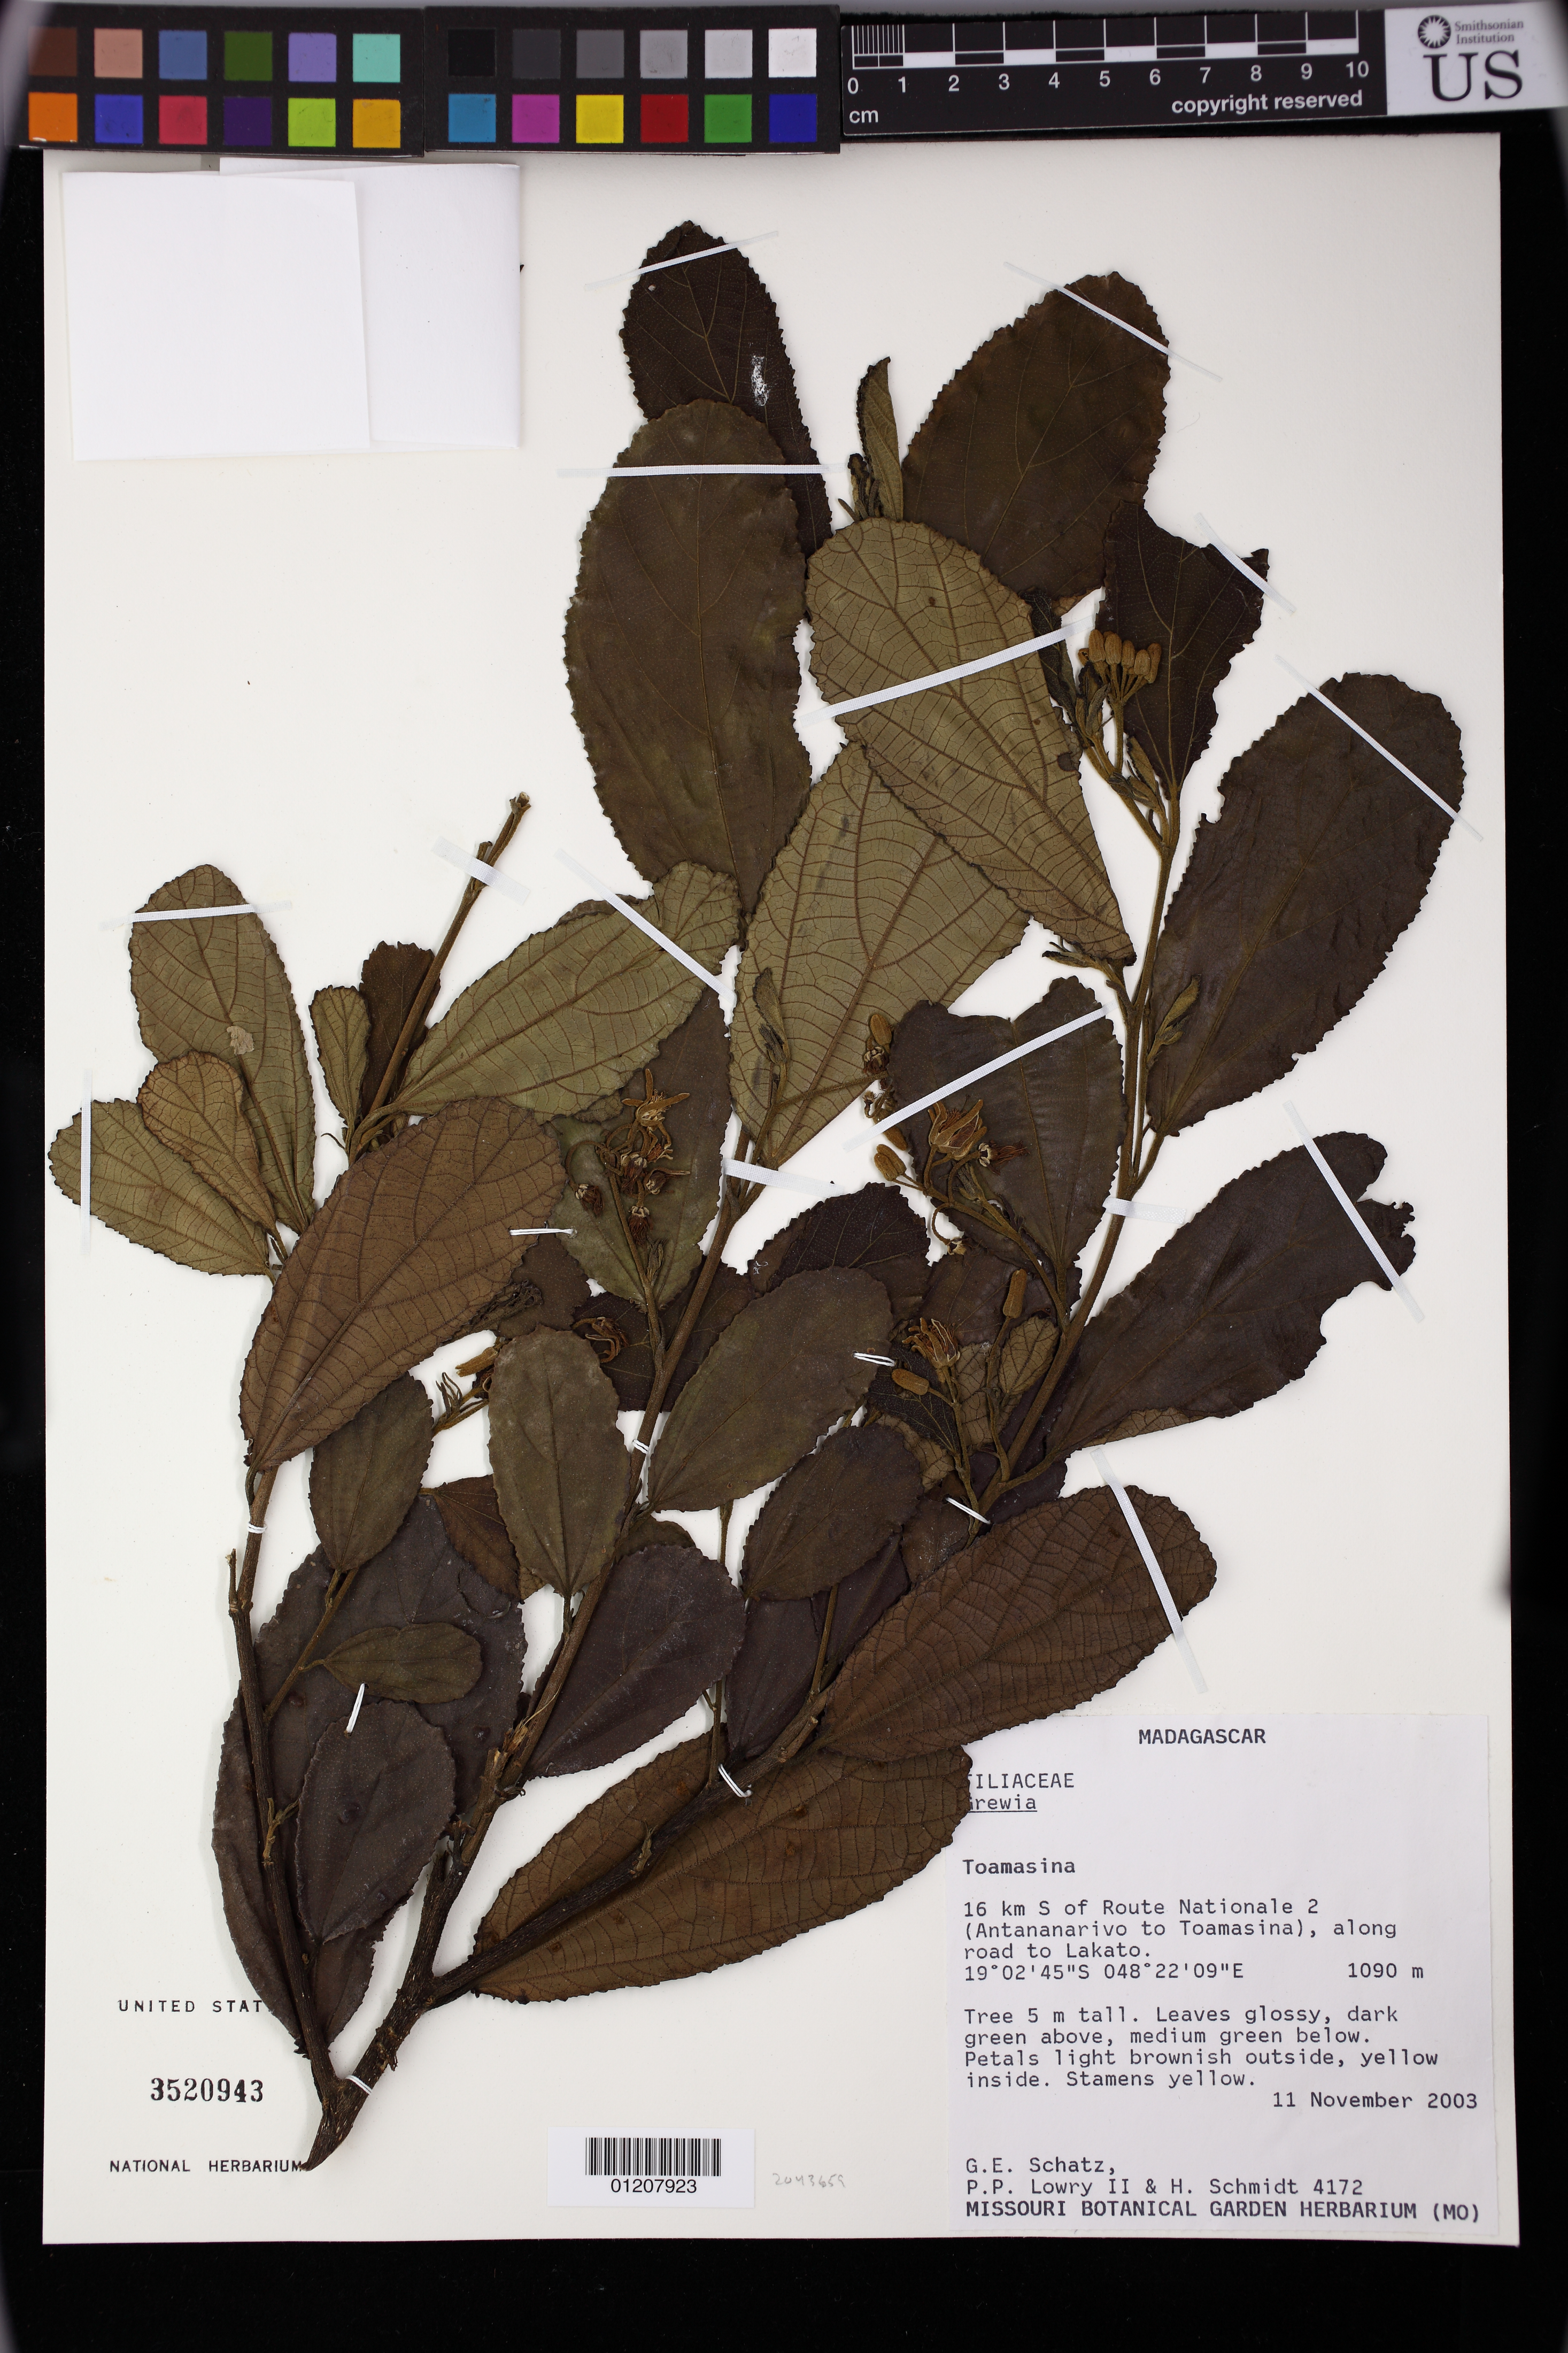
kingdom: Plantae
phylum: Tracheophyta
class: Magnoliopsida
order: Malvales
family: Malvaceae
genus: Grewia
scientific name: Grewia sp.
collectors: G. Schatz, P. P. Lowry & H. Schmidt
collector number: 4172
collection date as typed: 11 Nov 2003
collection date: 2003-11-11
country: Madagascar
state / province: Alaotra Mangoro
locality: Toamasina. 16 km S of Route Nationale 2 (Antananarivo to Toamasina), along road to Lakato.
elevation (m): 1090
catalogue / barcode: US 3520943